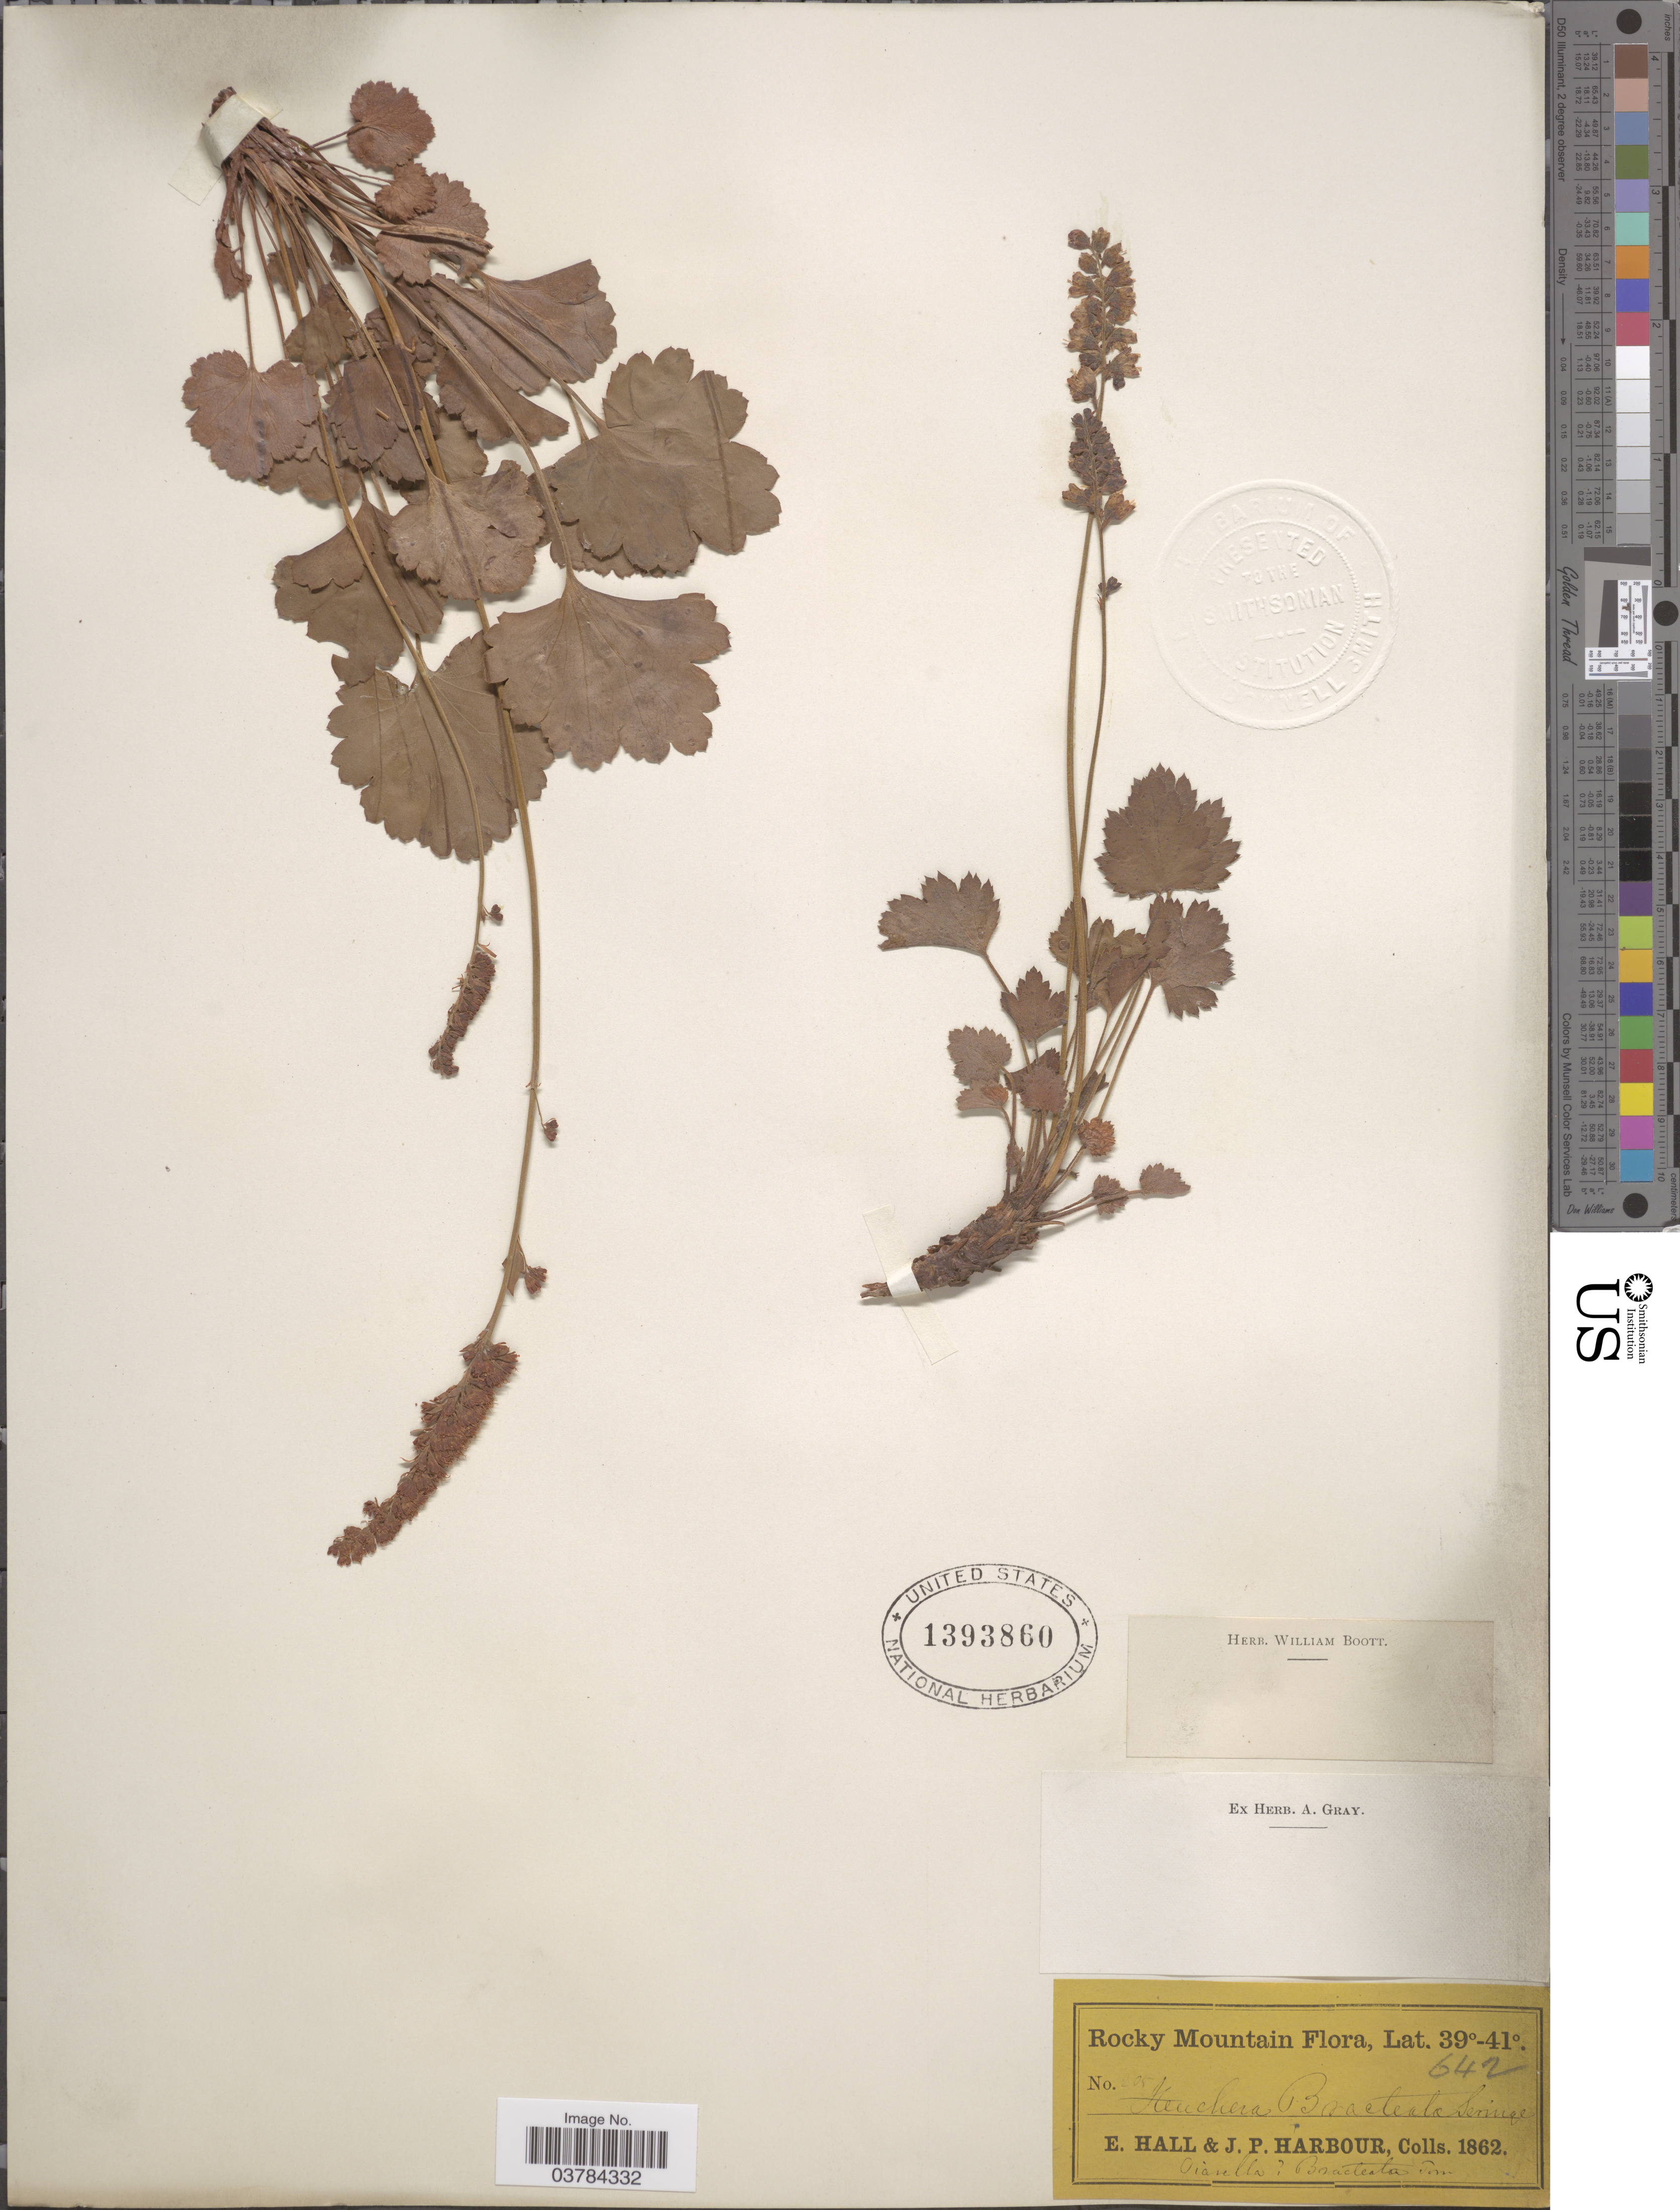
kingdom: Plantae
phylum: Tracheophyta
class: Magnoliopsida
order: Saxifragales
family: Saxifragaceae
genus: Heuchera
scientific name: Heuchera bracteata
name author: (Torr.) Ser.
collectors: E. Hall & J. Harbour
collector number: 205*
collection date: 1862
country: United States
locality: Rocky Mountain.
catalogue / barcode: US 1393860